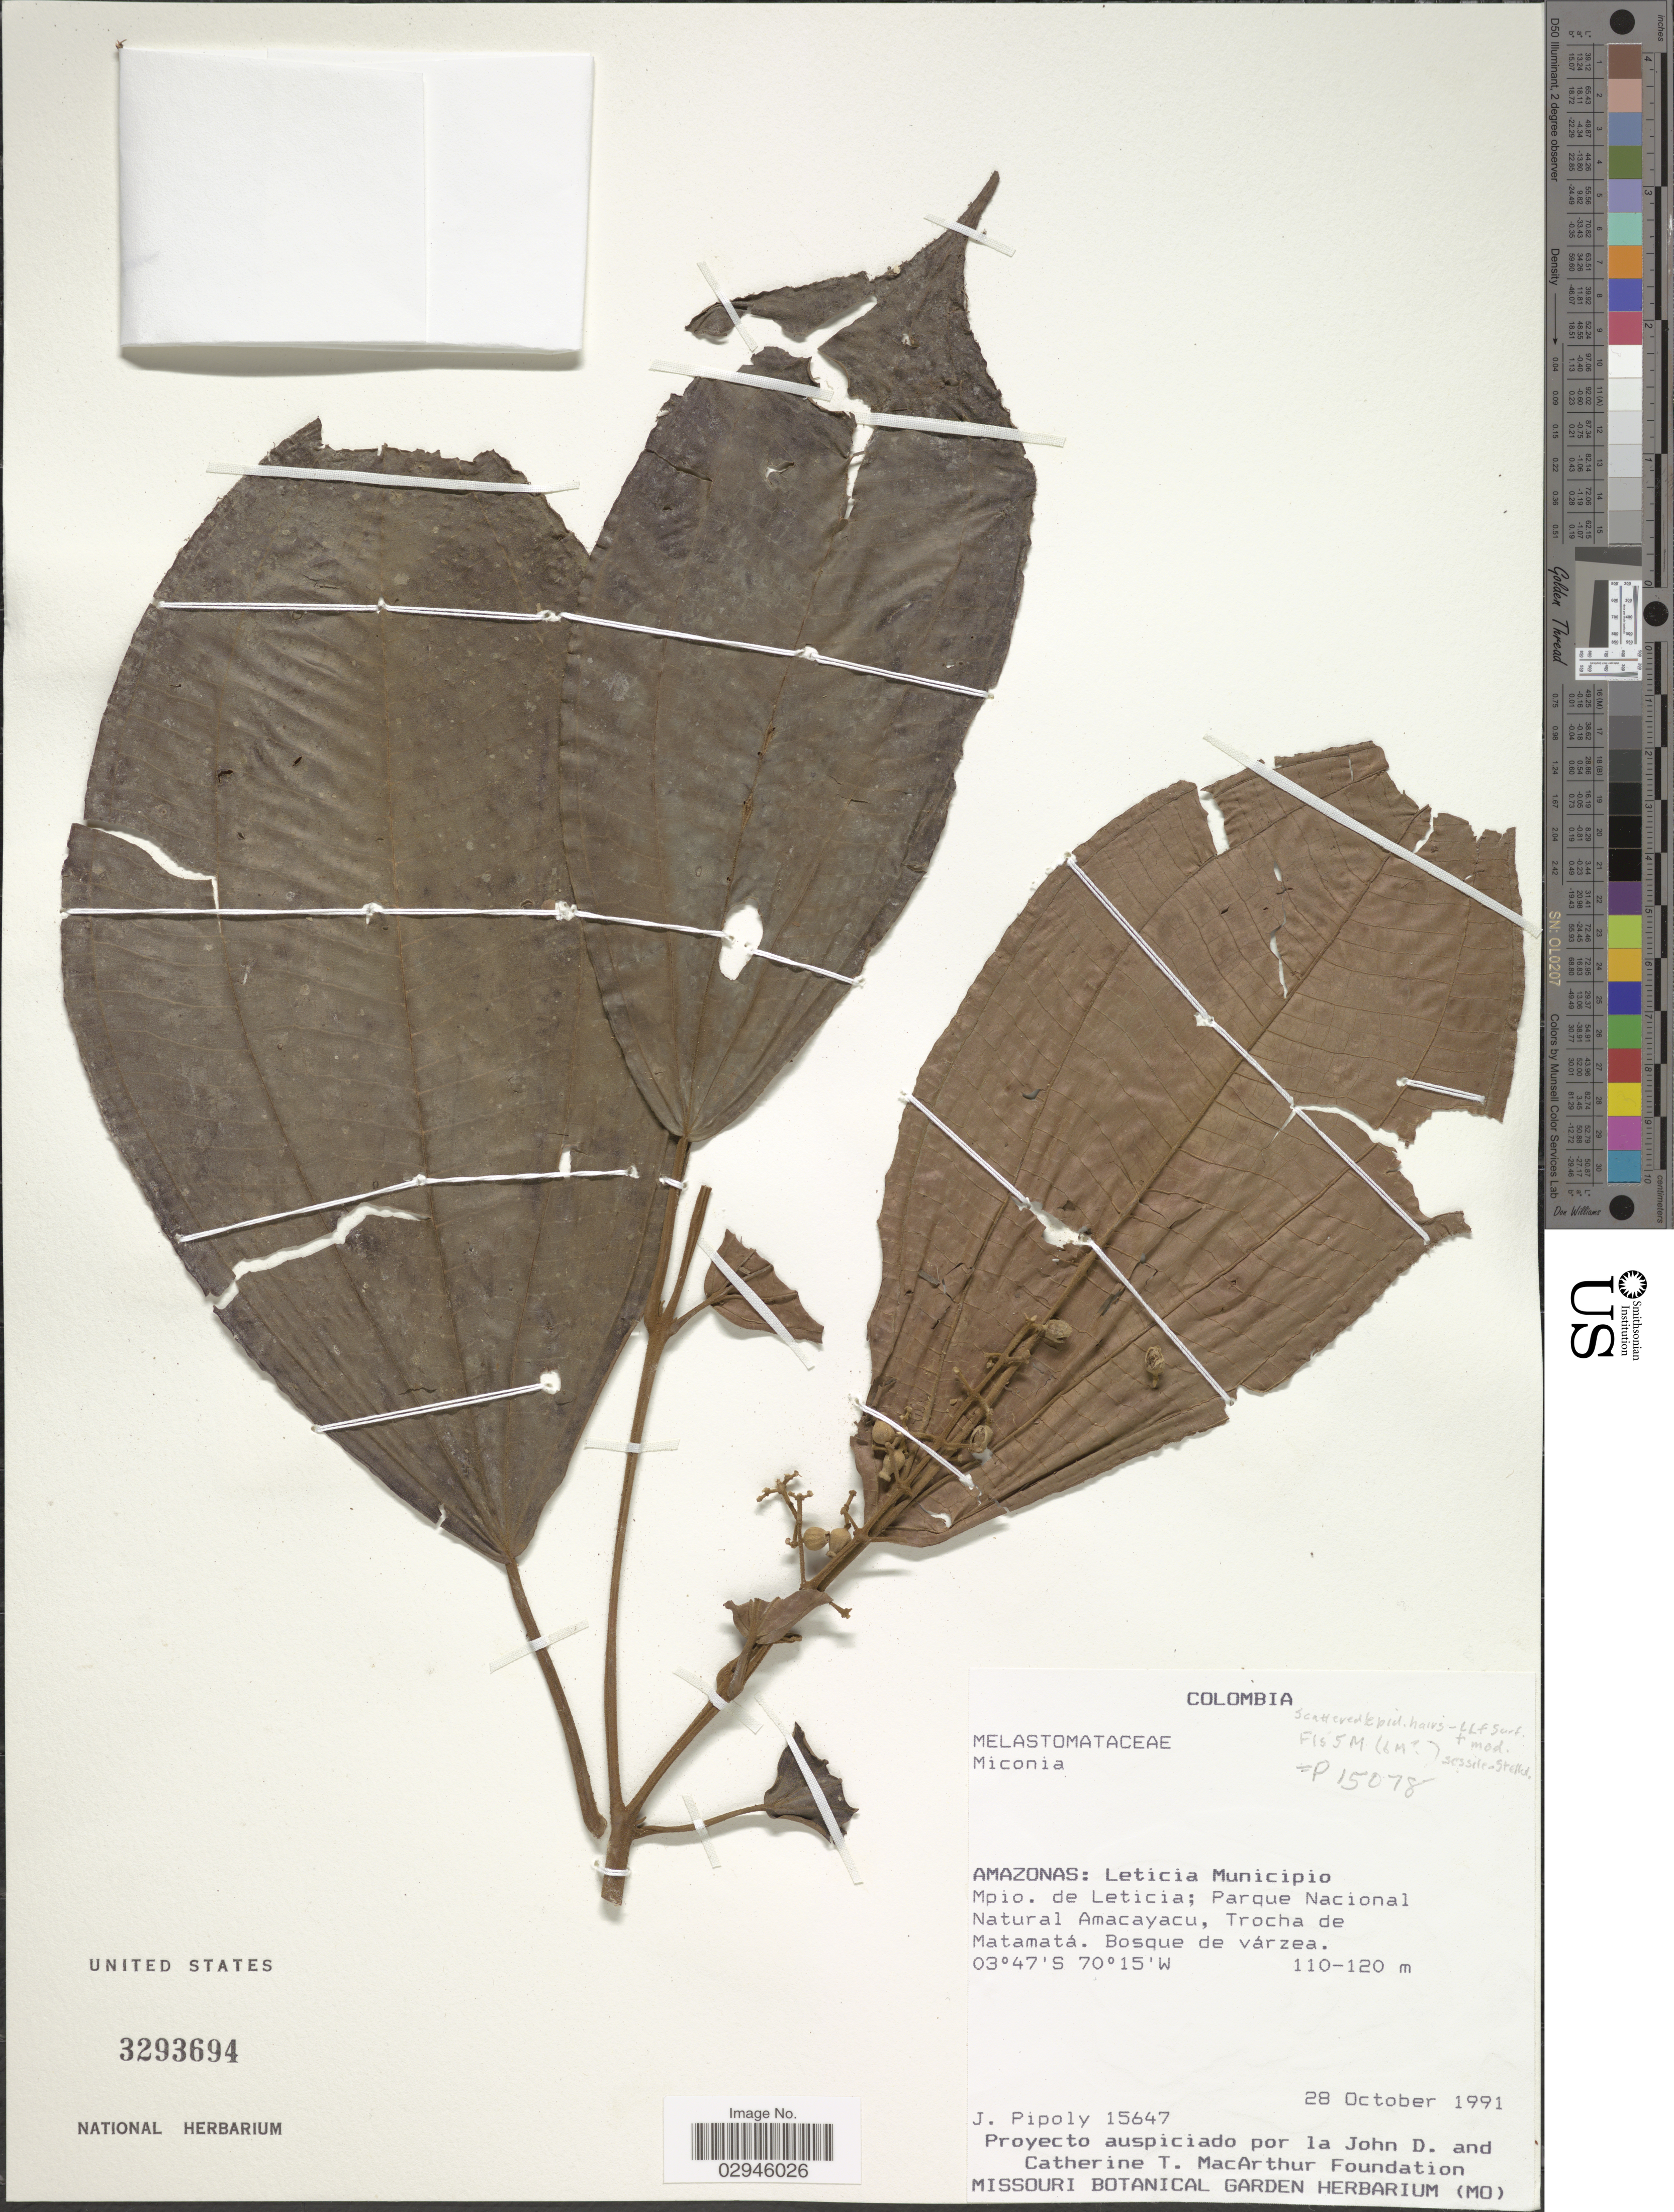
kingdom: Plantae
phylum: Tracheophyta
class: Magnoliopsida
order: Myrtales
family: Melastomataceae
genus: Miconia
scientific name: Miconia sp.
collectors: J. J. Pipoly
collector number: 15647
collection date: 1991-10-28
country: Colombia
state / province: Amazônas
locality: Leticia Municipio. Mpio. de Leticia; Parque Nacional Natural Amacayacu, Trocha de Matamatá.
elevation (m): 110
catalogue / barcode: US 3293694